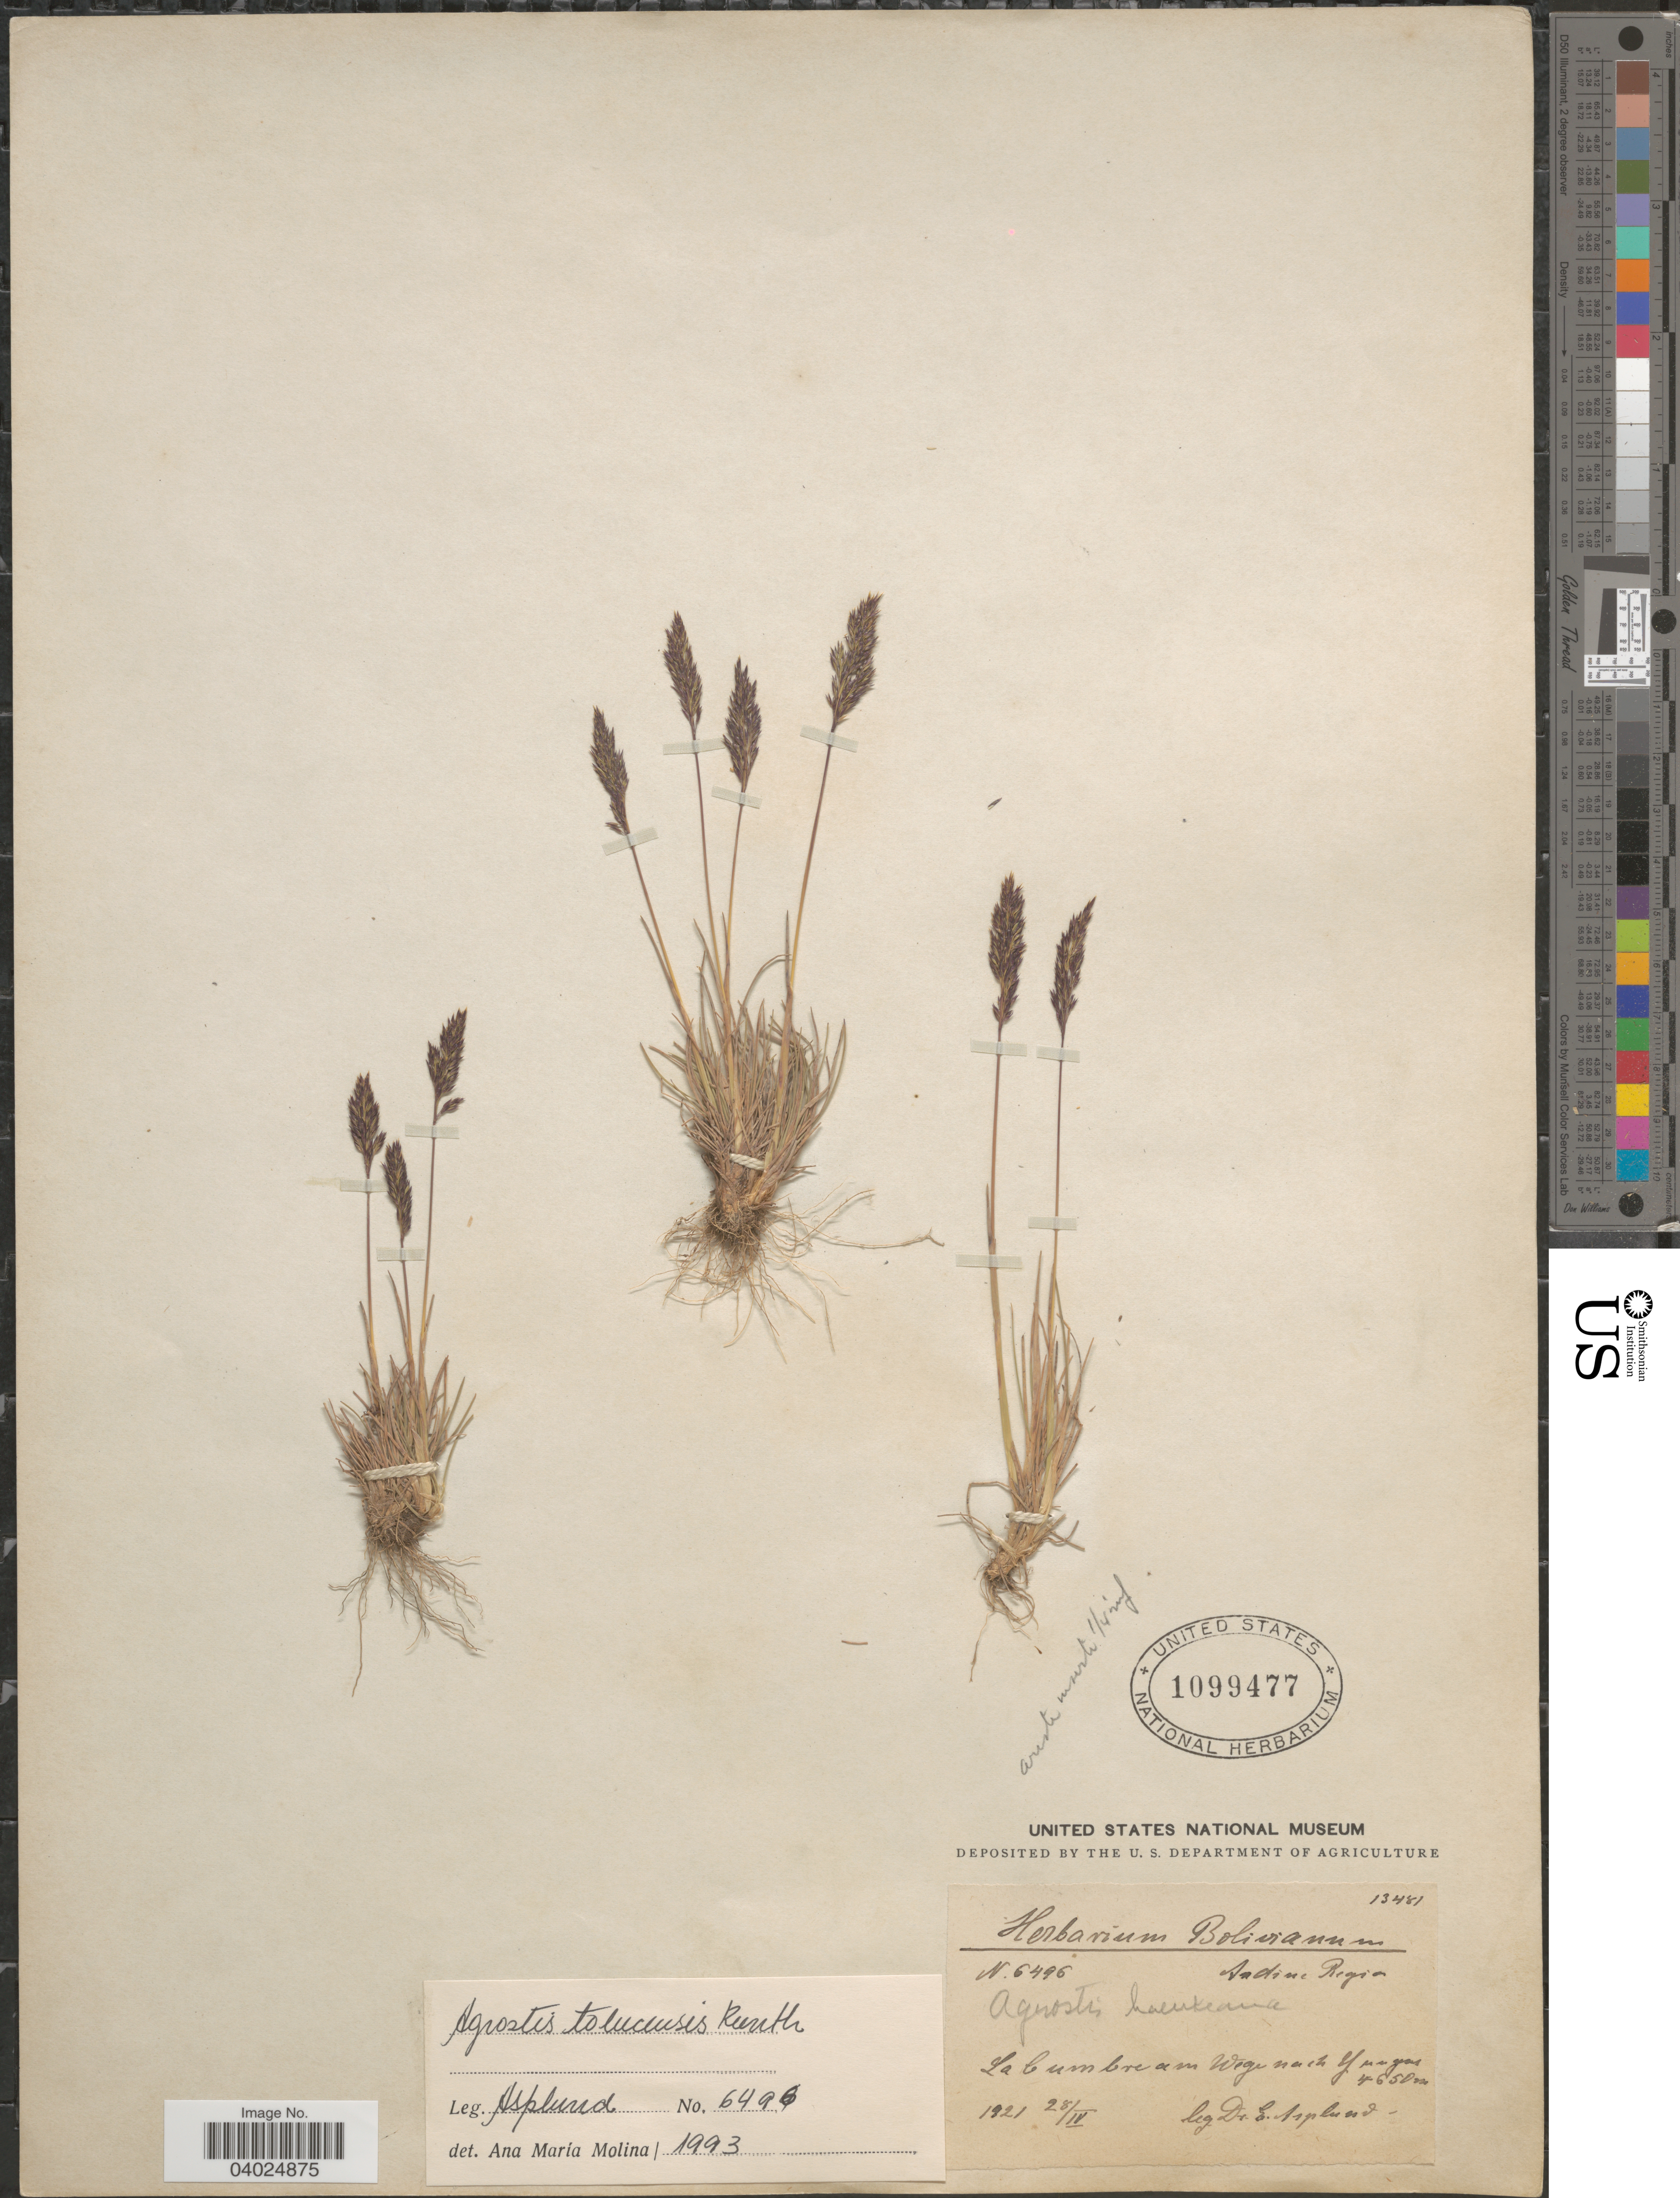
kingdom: Plantae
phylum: Tracheophyta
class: Liliopsida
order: Poales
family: Poaceae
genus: Agrostis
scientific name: Agrostis tolucensis Kunth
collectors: E. Asplund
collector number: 6496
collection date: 1921-04-28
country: Bolivia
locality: Andine Region. La Cumbre am Wege nach Yungas.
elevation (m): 4650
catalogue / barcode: US 1099477